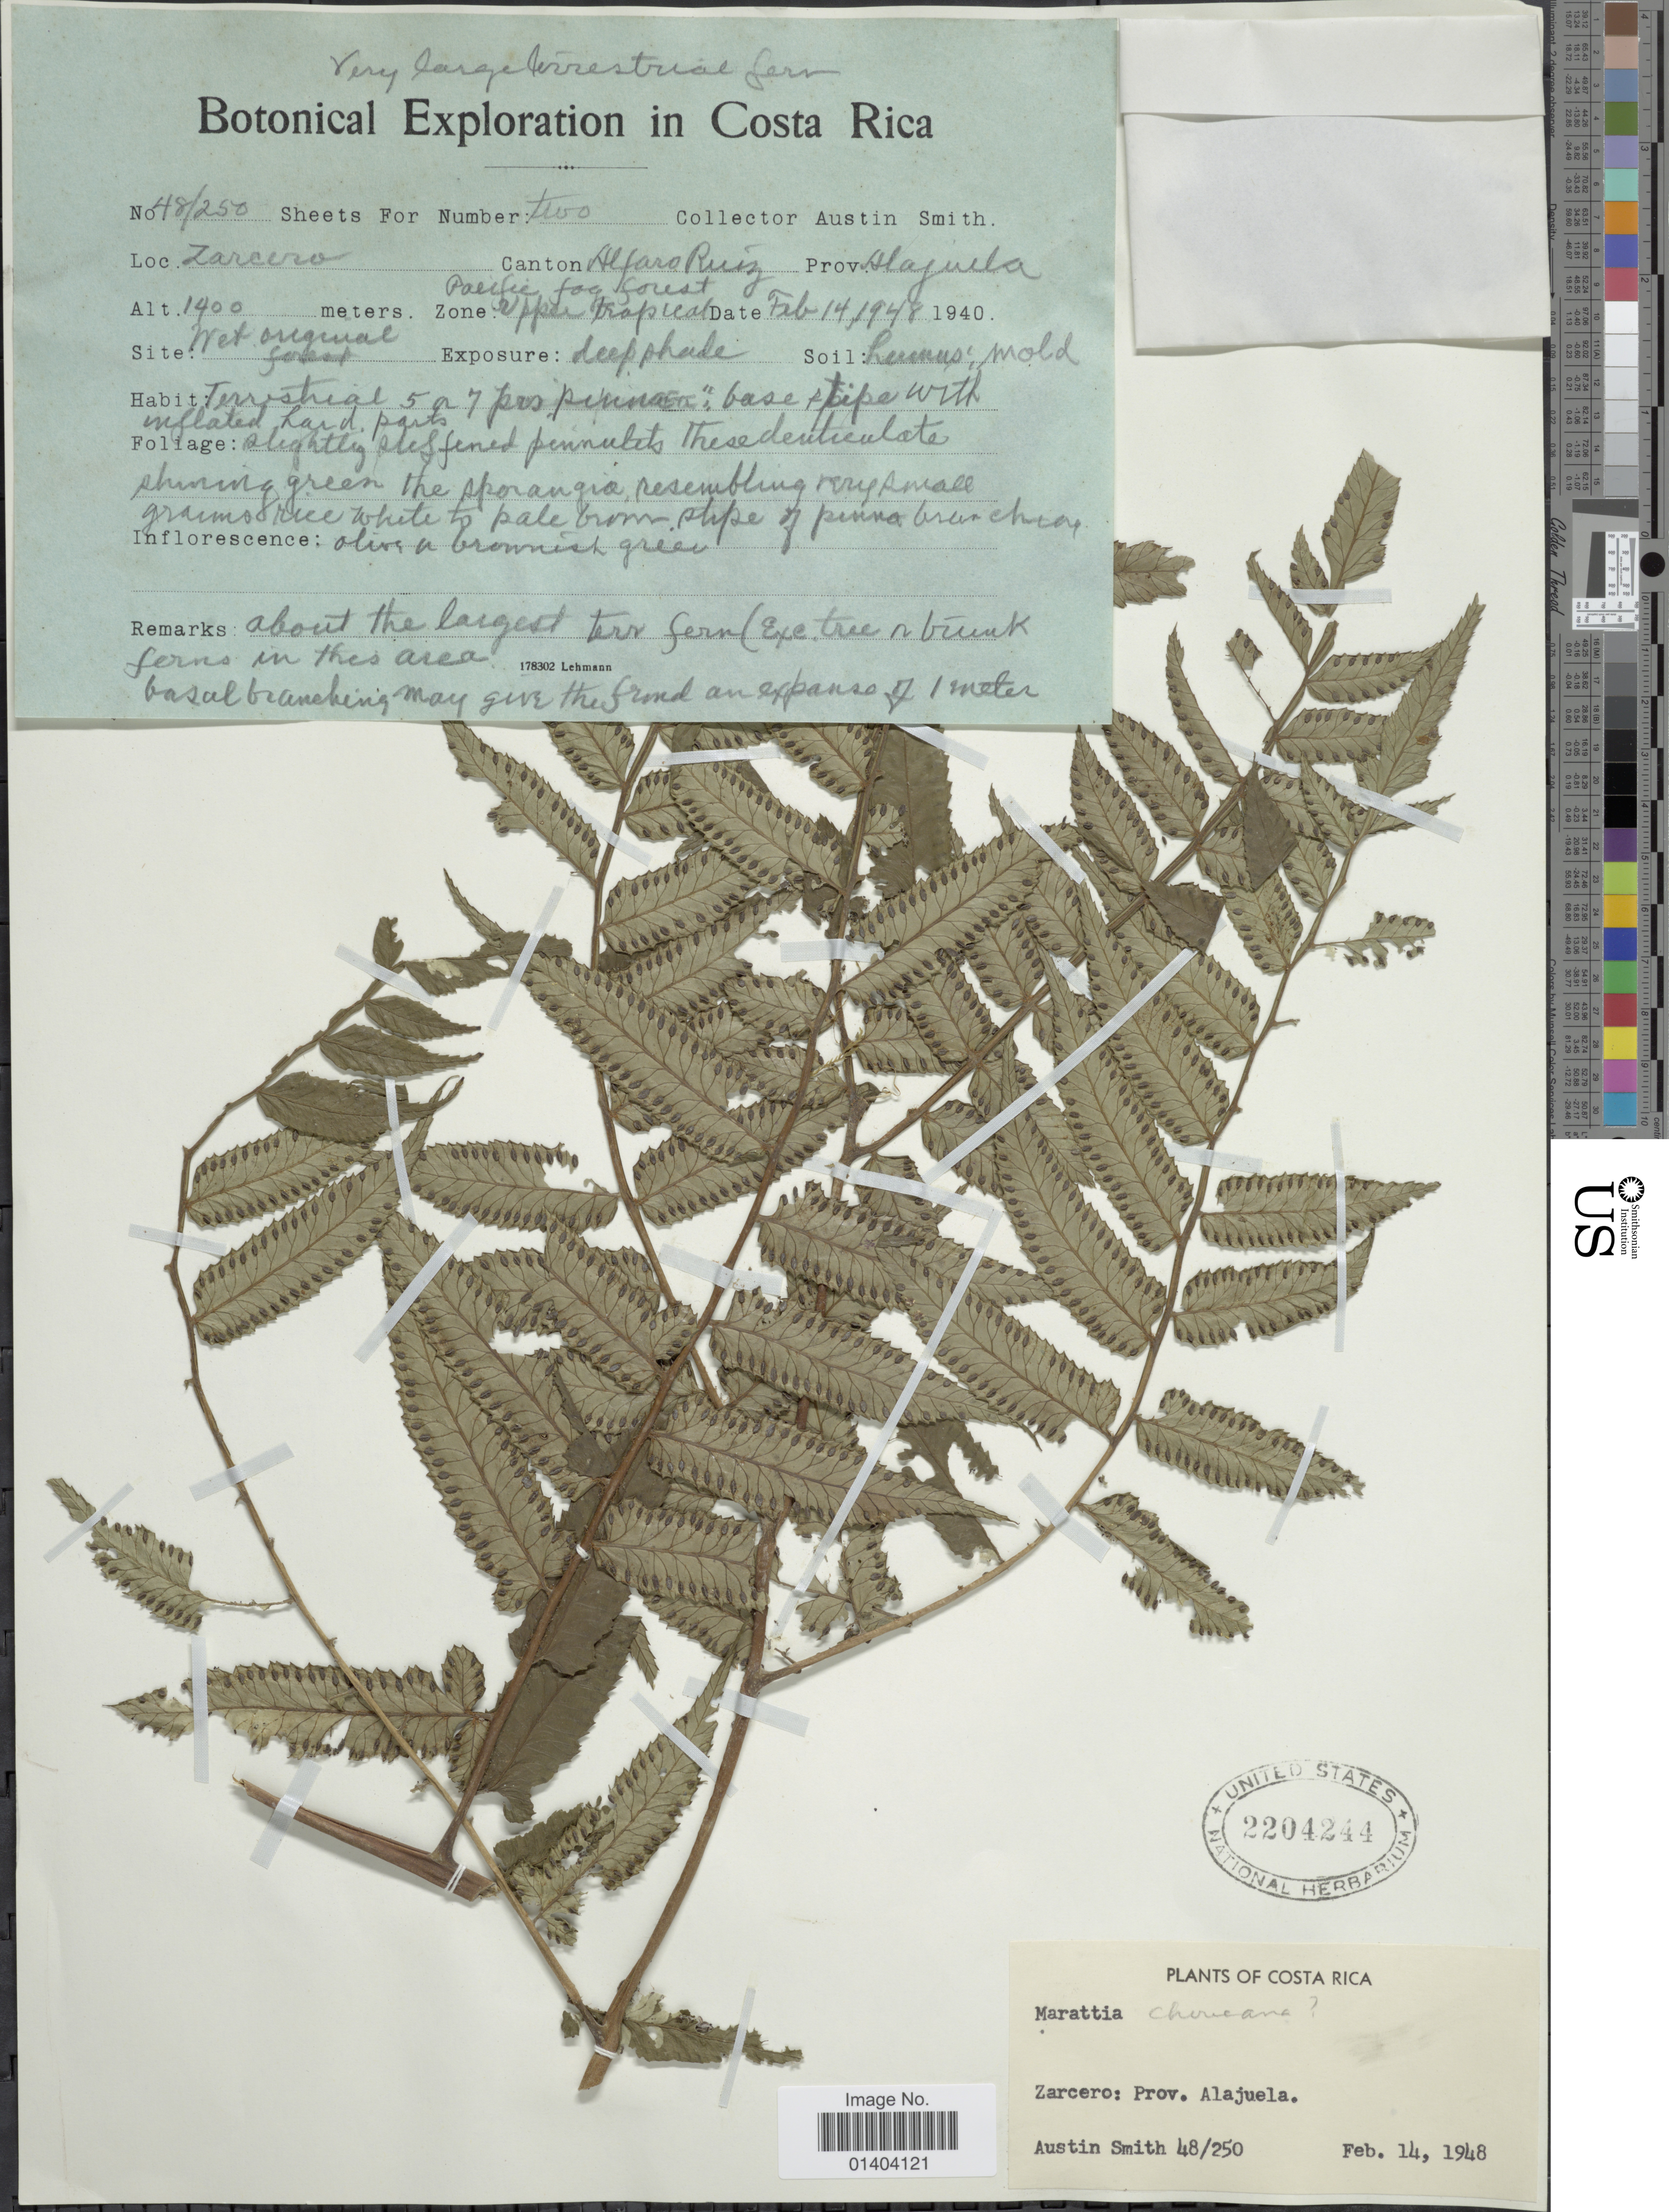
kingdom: Plantae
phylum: Tracheophyta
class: Polypodiopsida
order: Marattiales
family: Marattiaceae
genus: Marattia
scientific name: Marattia interposita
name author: Christ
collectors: Aust P. Smith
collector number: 48/250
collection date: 1948-02-14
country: Costa Rica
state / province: Alajuela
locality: Zarcero, Alfaro Ruiz canton, prov. Alajuela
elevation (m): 1400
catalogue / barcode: US 2204244